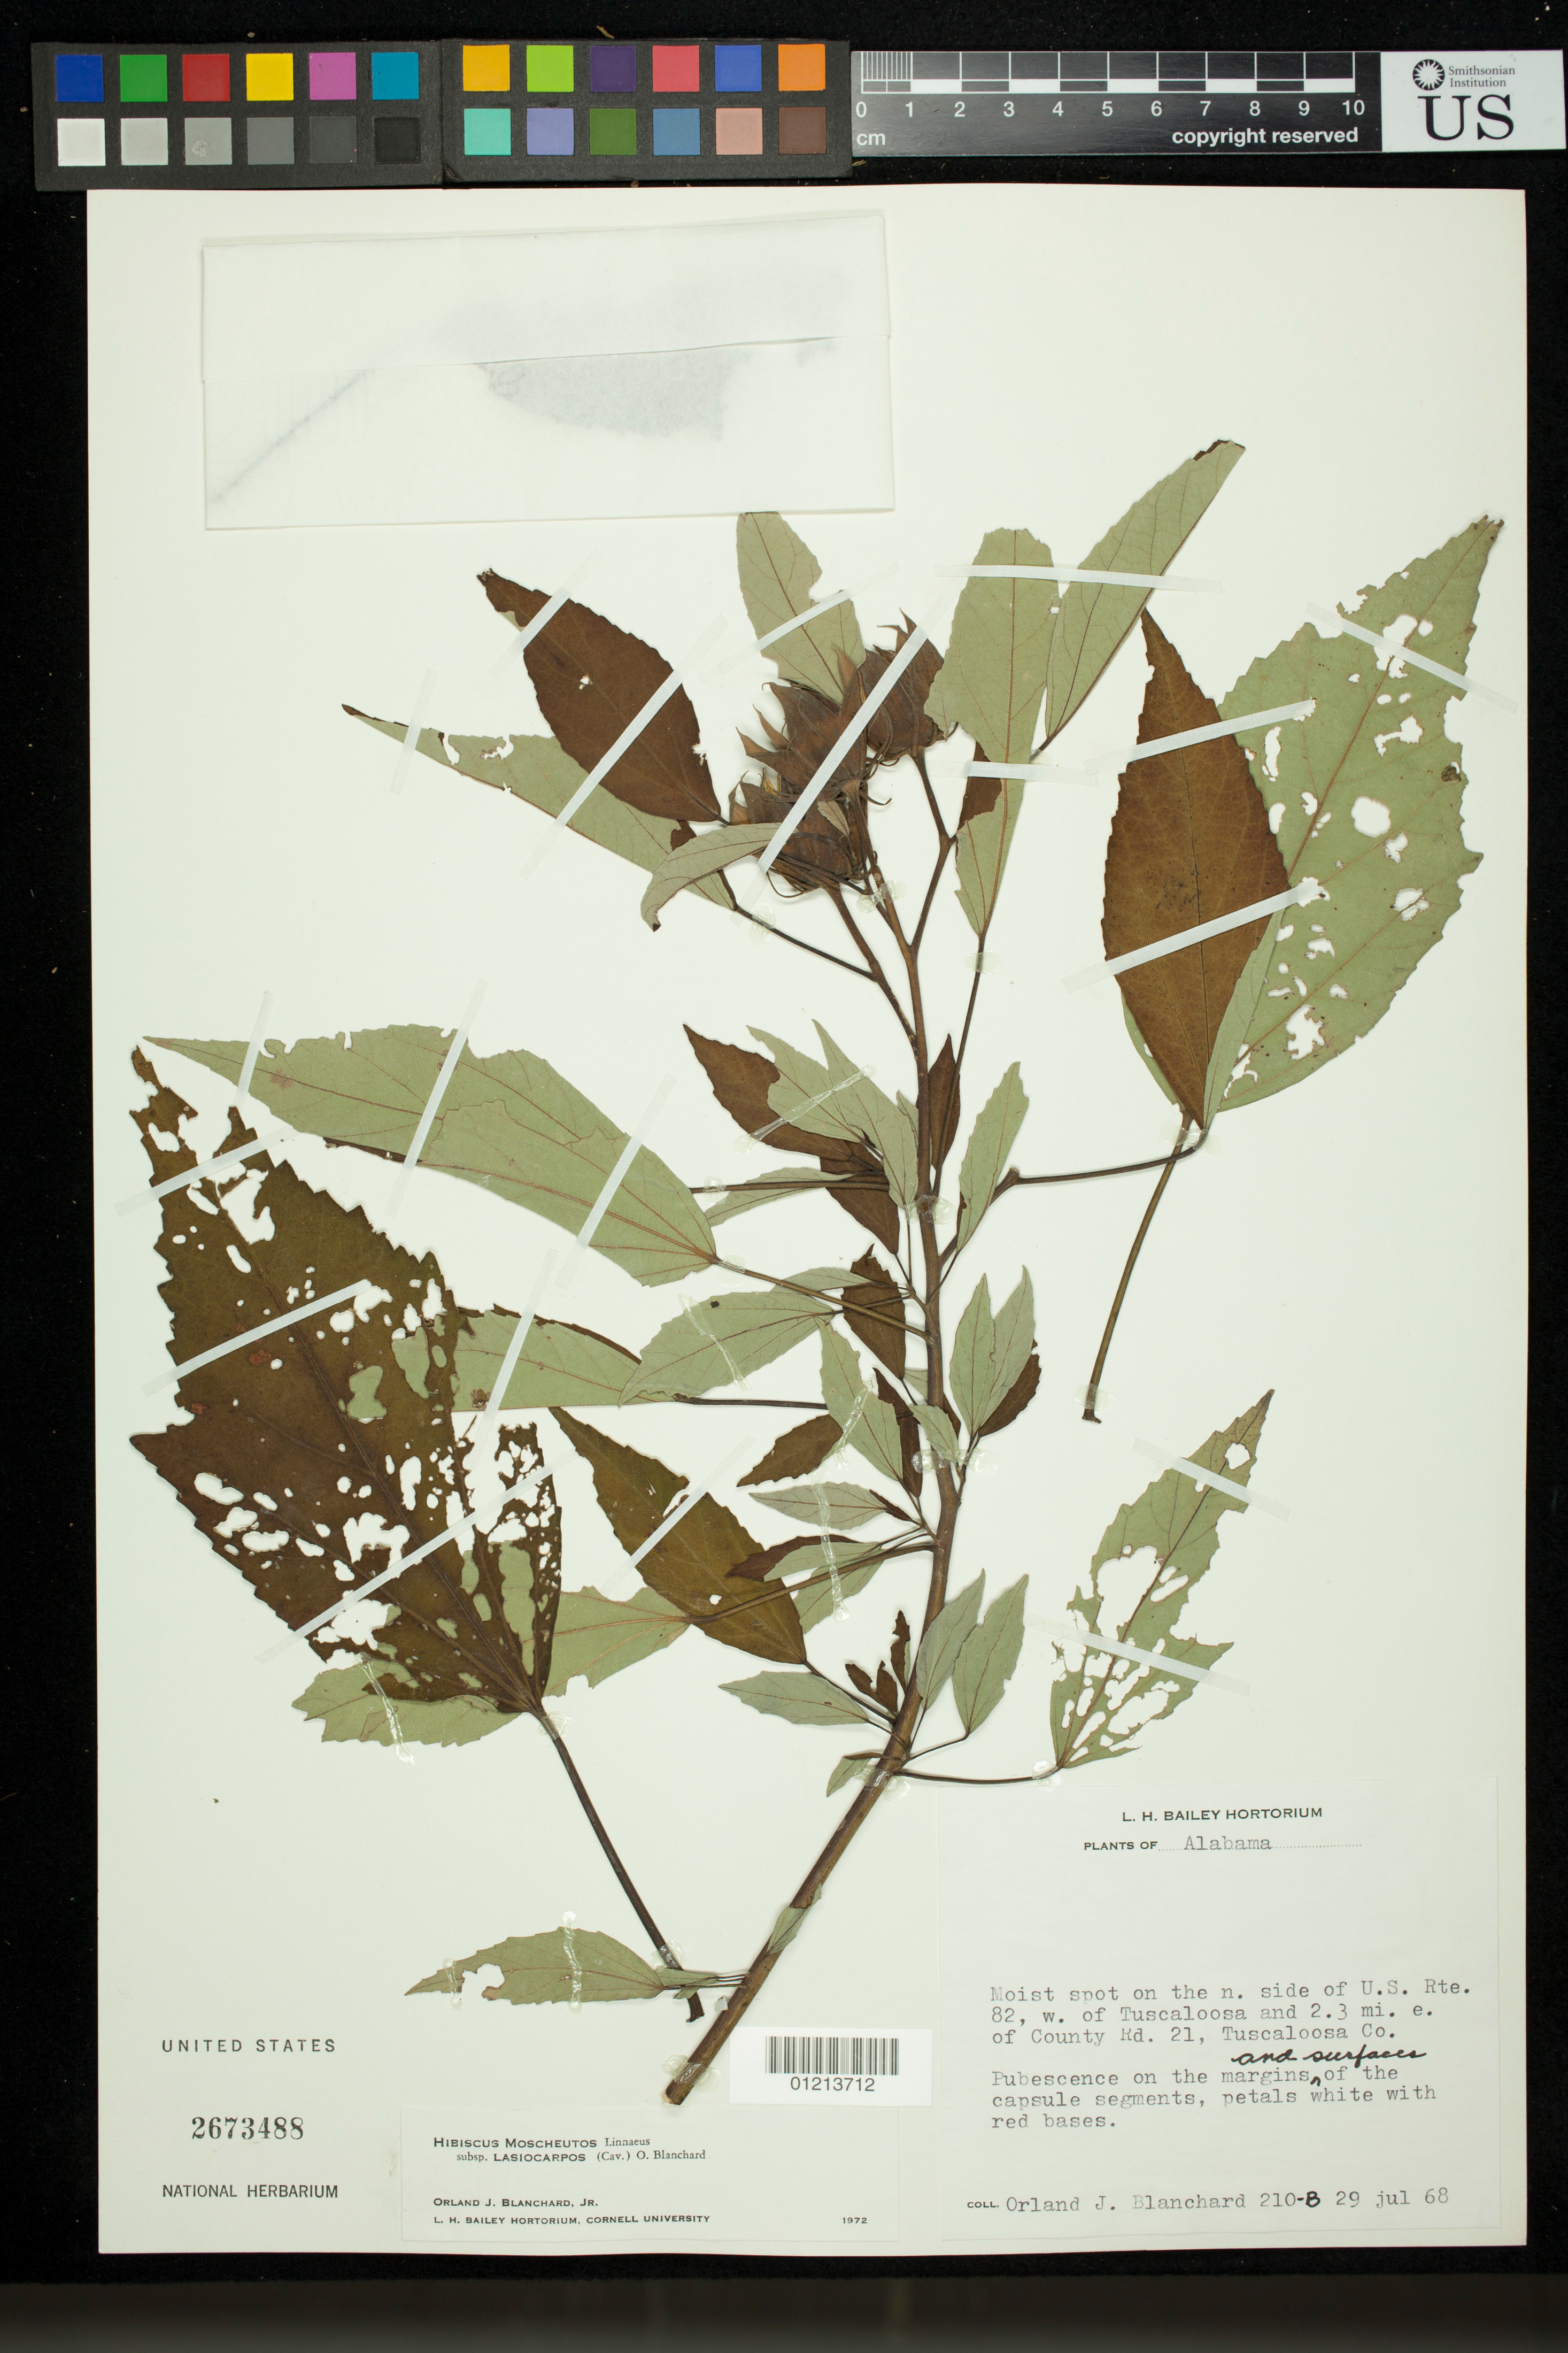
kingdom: Plantae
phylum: Tracheophyta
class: Magnoliopsida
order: Malvales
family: Malvaceae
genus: Hibiscus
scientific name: Hibiscus moscheutos subsp. lasiocarpos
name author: (Cav.) O.J. Blanch.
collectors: O. J. Blanchard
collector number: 210-B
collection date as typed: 29 Jul 1968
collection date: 1968-07-29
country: United States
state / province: Alabama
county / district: Tuscaloosa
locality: Moist spot on n. side of U.S. Rte. 82, w. of Tuscaloosa and 2.3 mi. e. of County Rd. 21, Tuscaloosa Co.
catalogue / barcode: US 2673488